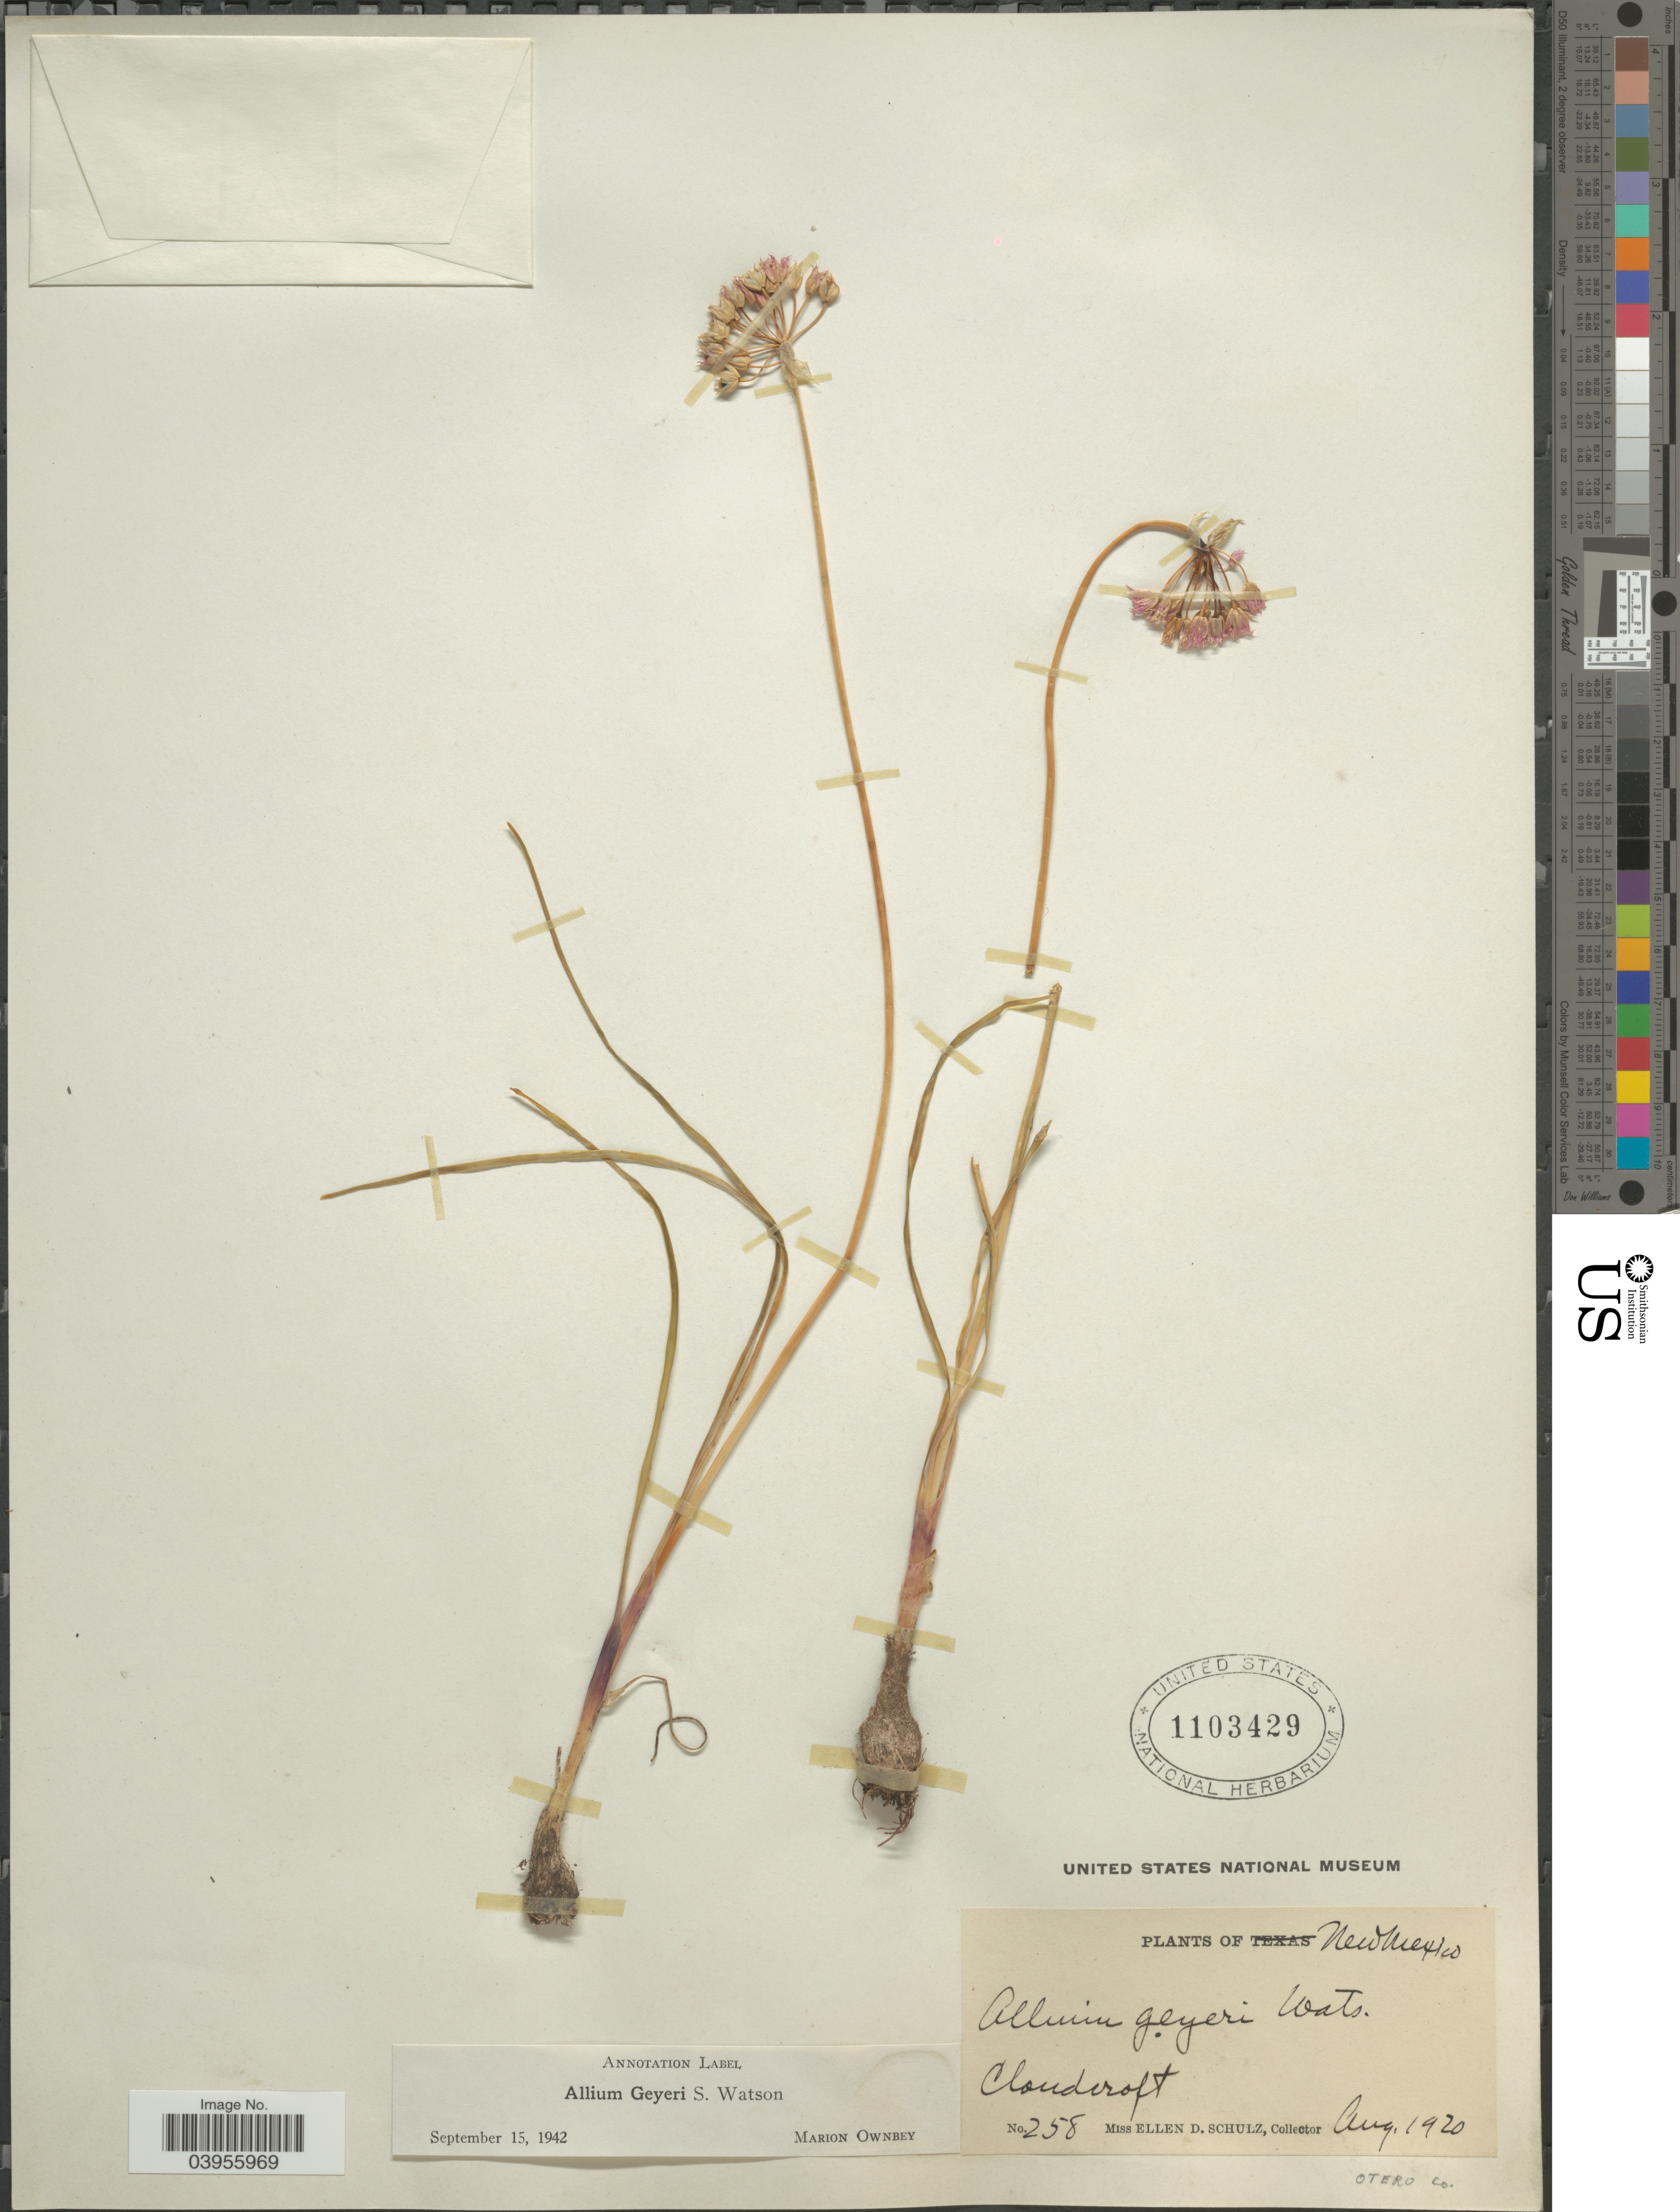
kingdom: Plantae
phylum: Tracheophyta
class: Liliopsida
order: Asparagales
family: Amaryllidaceae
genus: Allium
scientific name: Allium geyeri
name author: S. Watson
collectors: E. D. Schulz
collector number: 258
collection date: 1920-08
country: United States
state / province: New Mexico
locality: Clouderoft. Otero Co.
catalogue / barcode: US 1103429